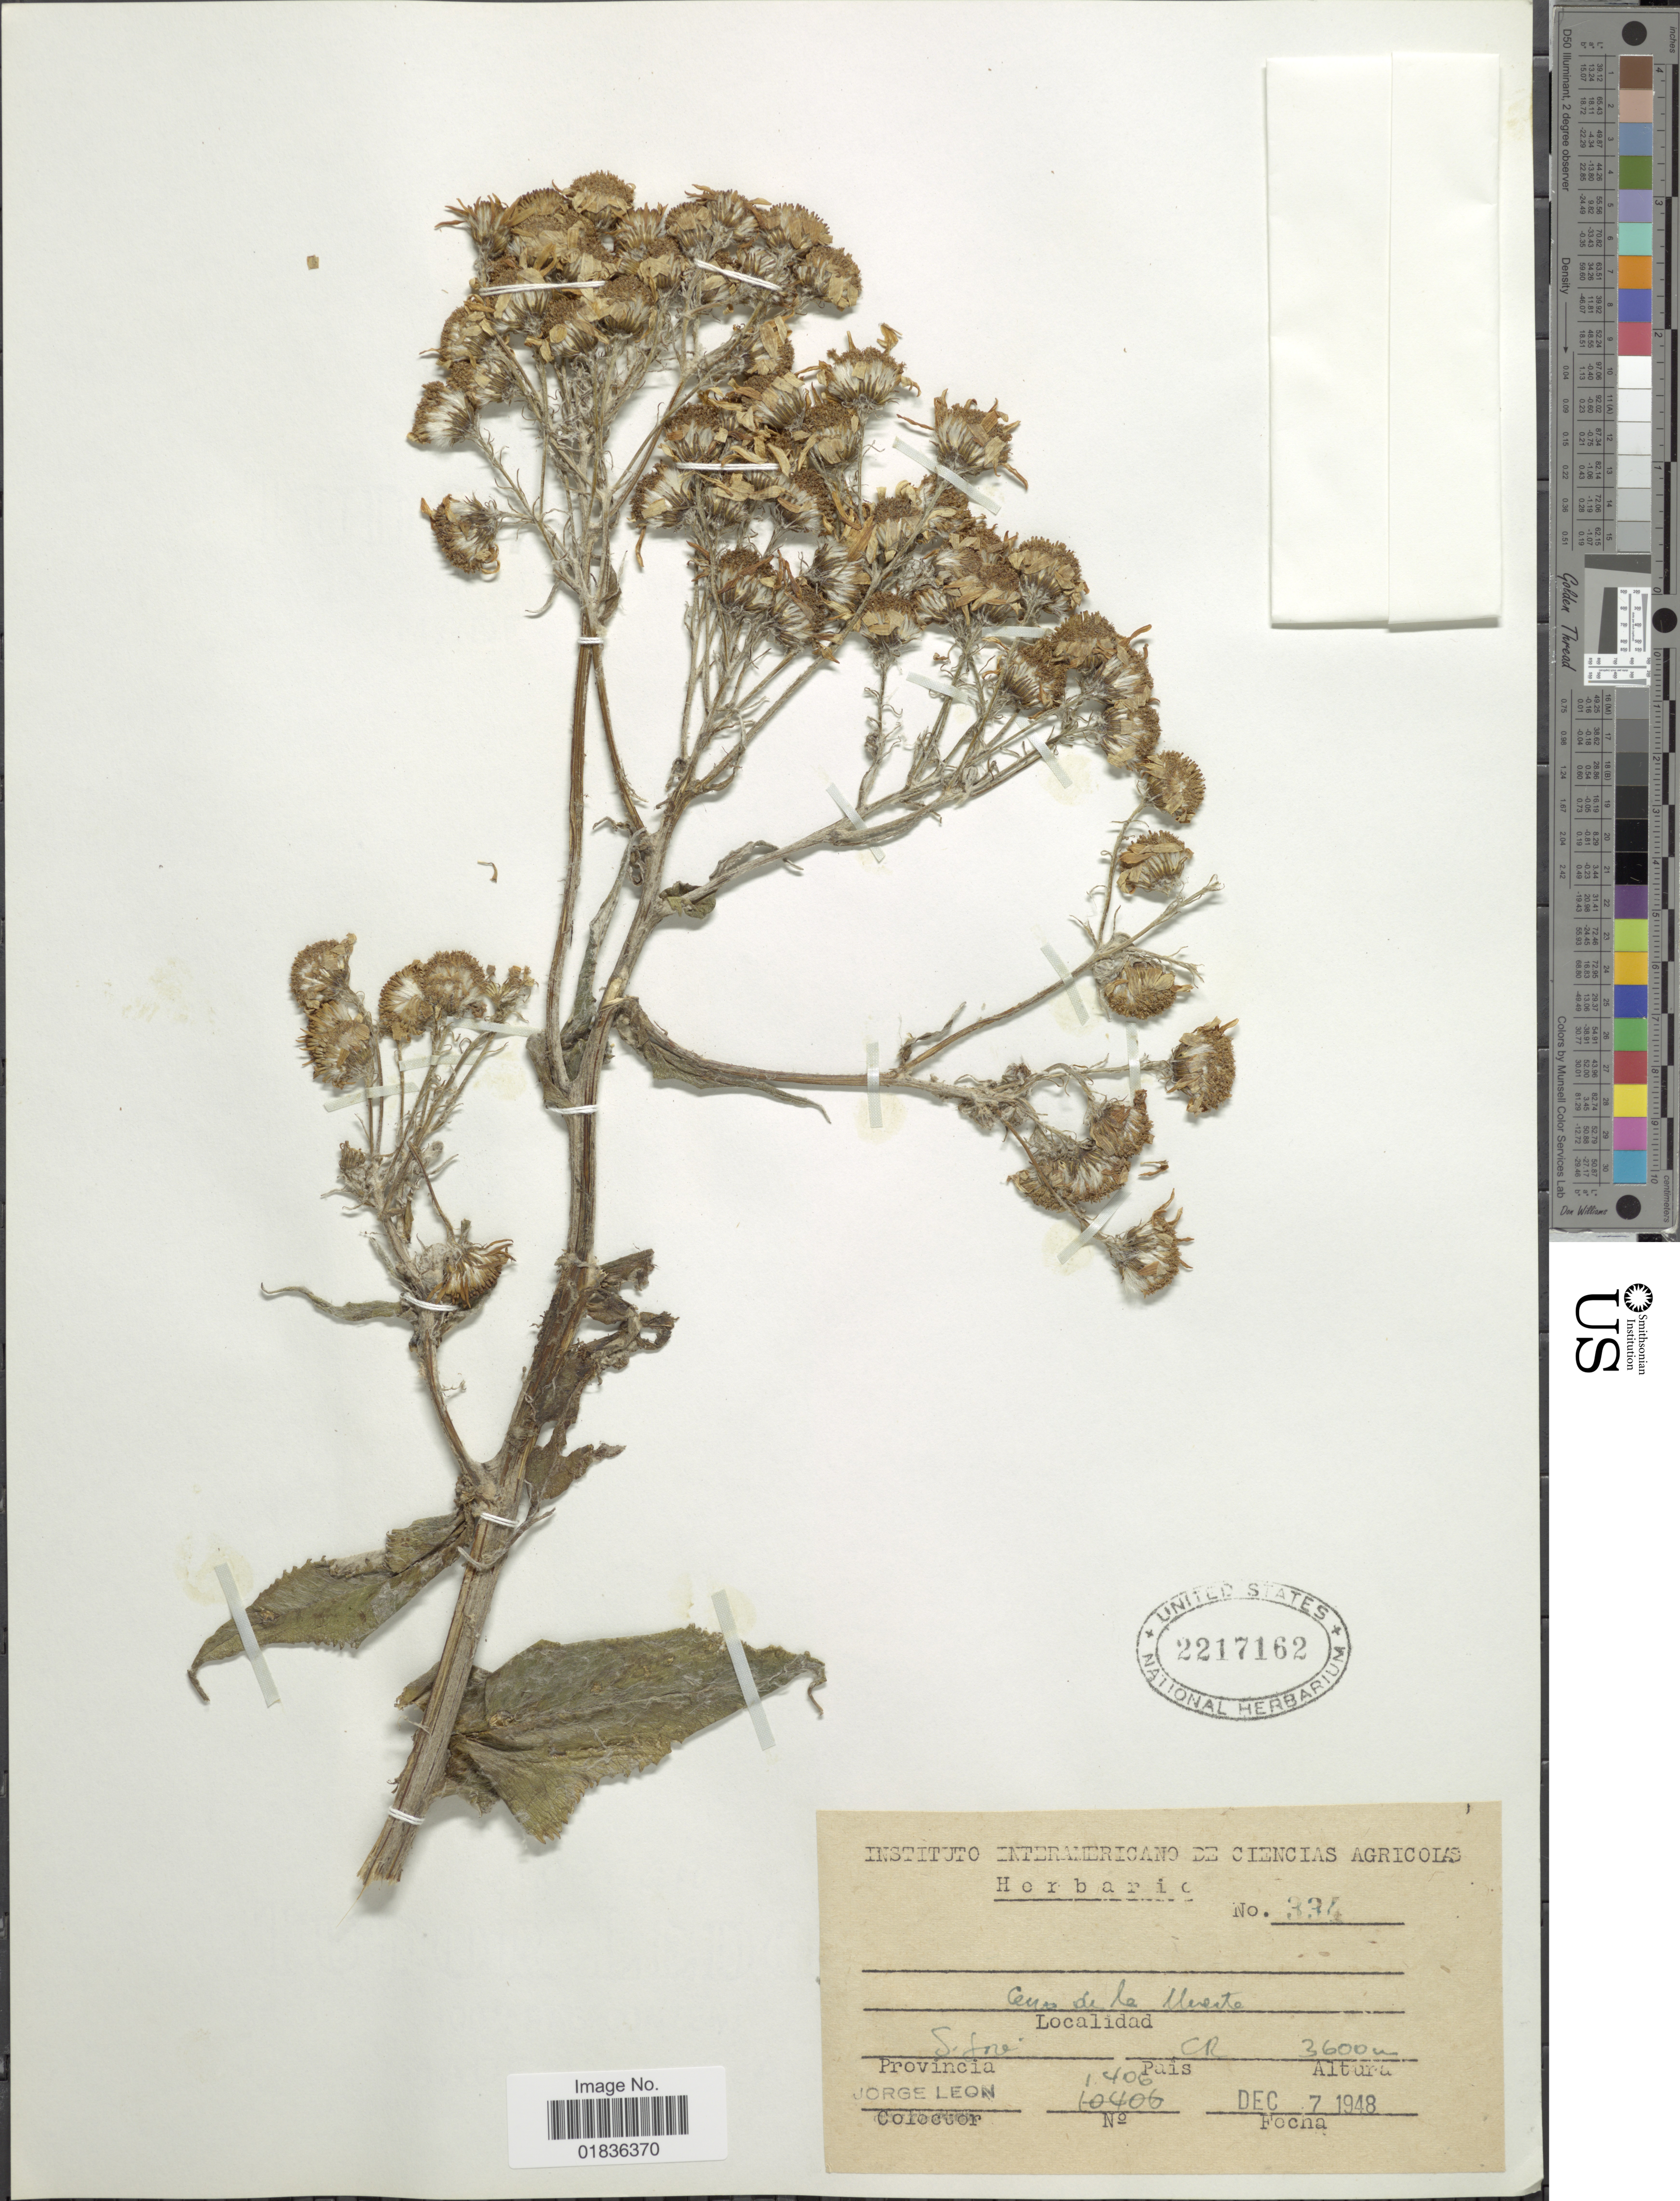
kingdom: Plantae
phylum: Tracheophyta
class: Magnoliopsida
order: Asterales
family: Asteraceae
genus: Senecio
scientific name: Senecio oerstedianus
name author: Benth.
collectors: J. León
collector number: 1406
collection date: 1948-12-07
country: Costa Rica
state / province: San José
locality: Cerro de la Muerte.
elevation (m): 3600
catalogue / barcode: US 2217162